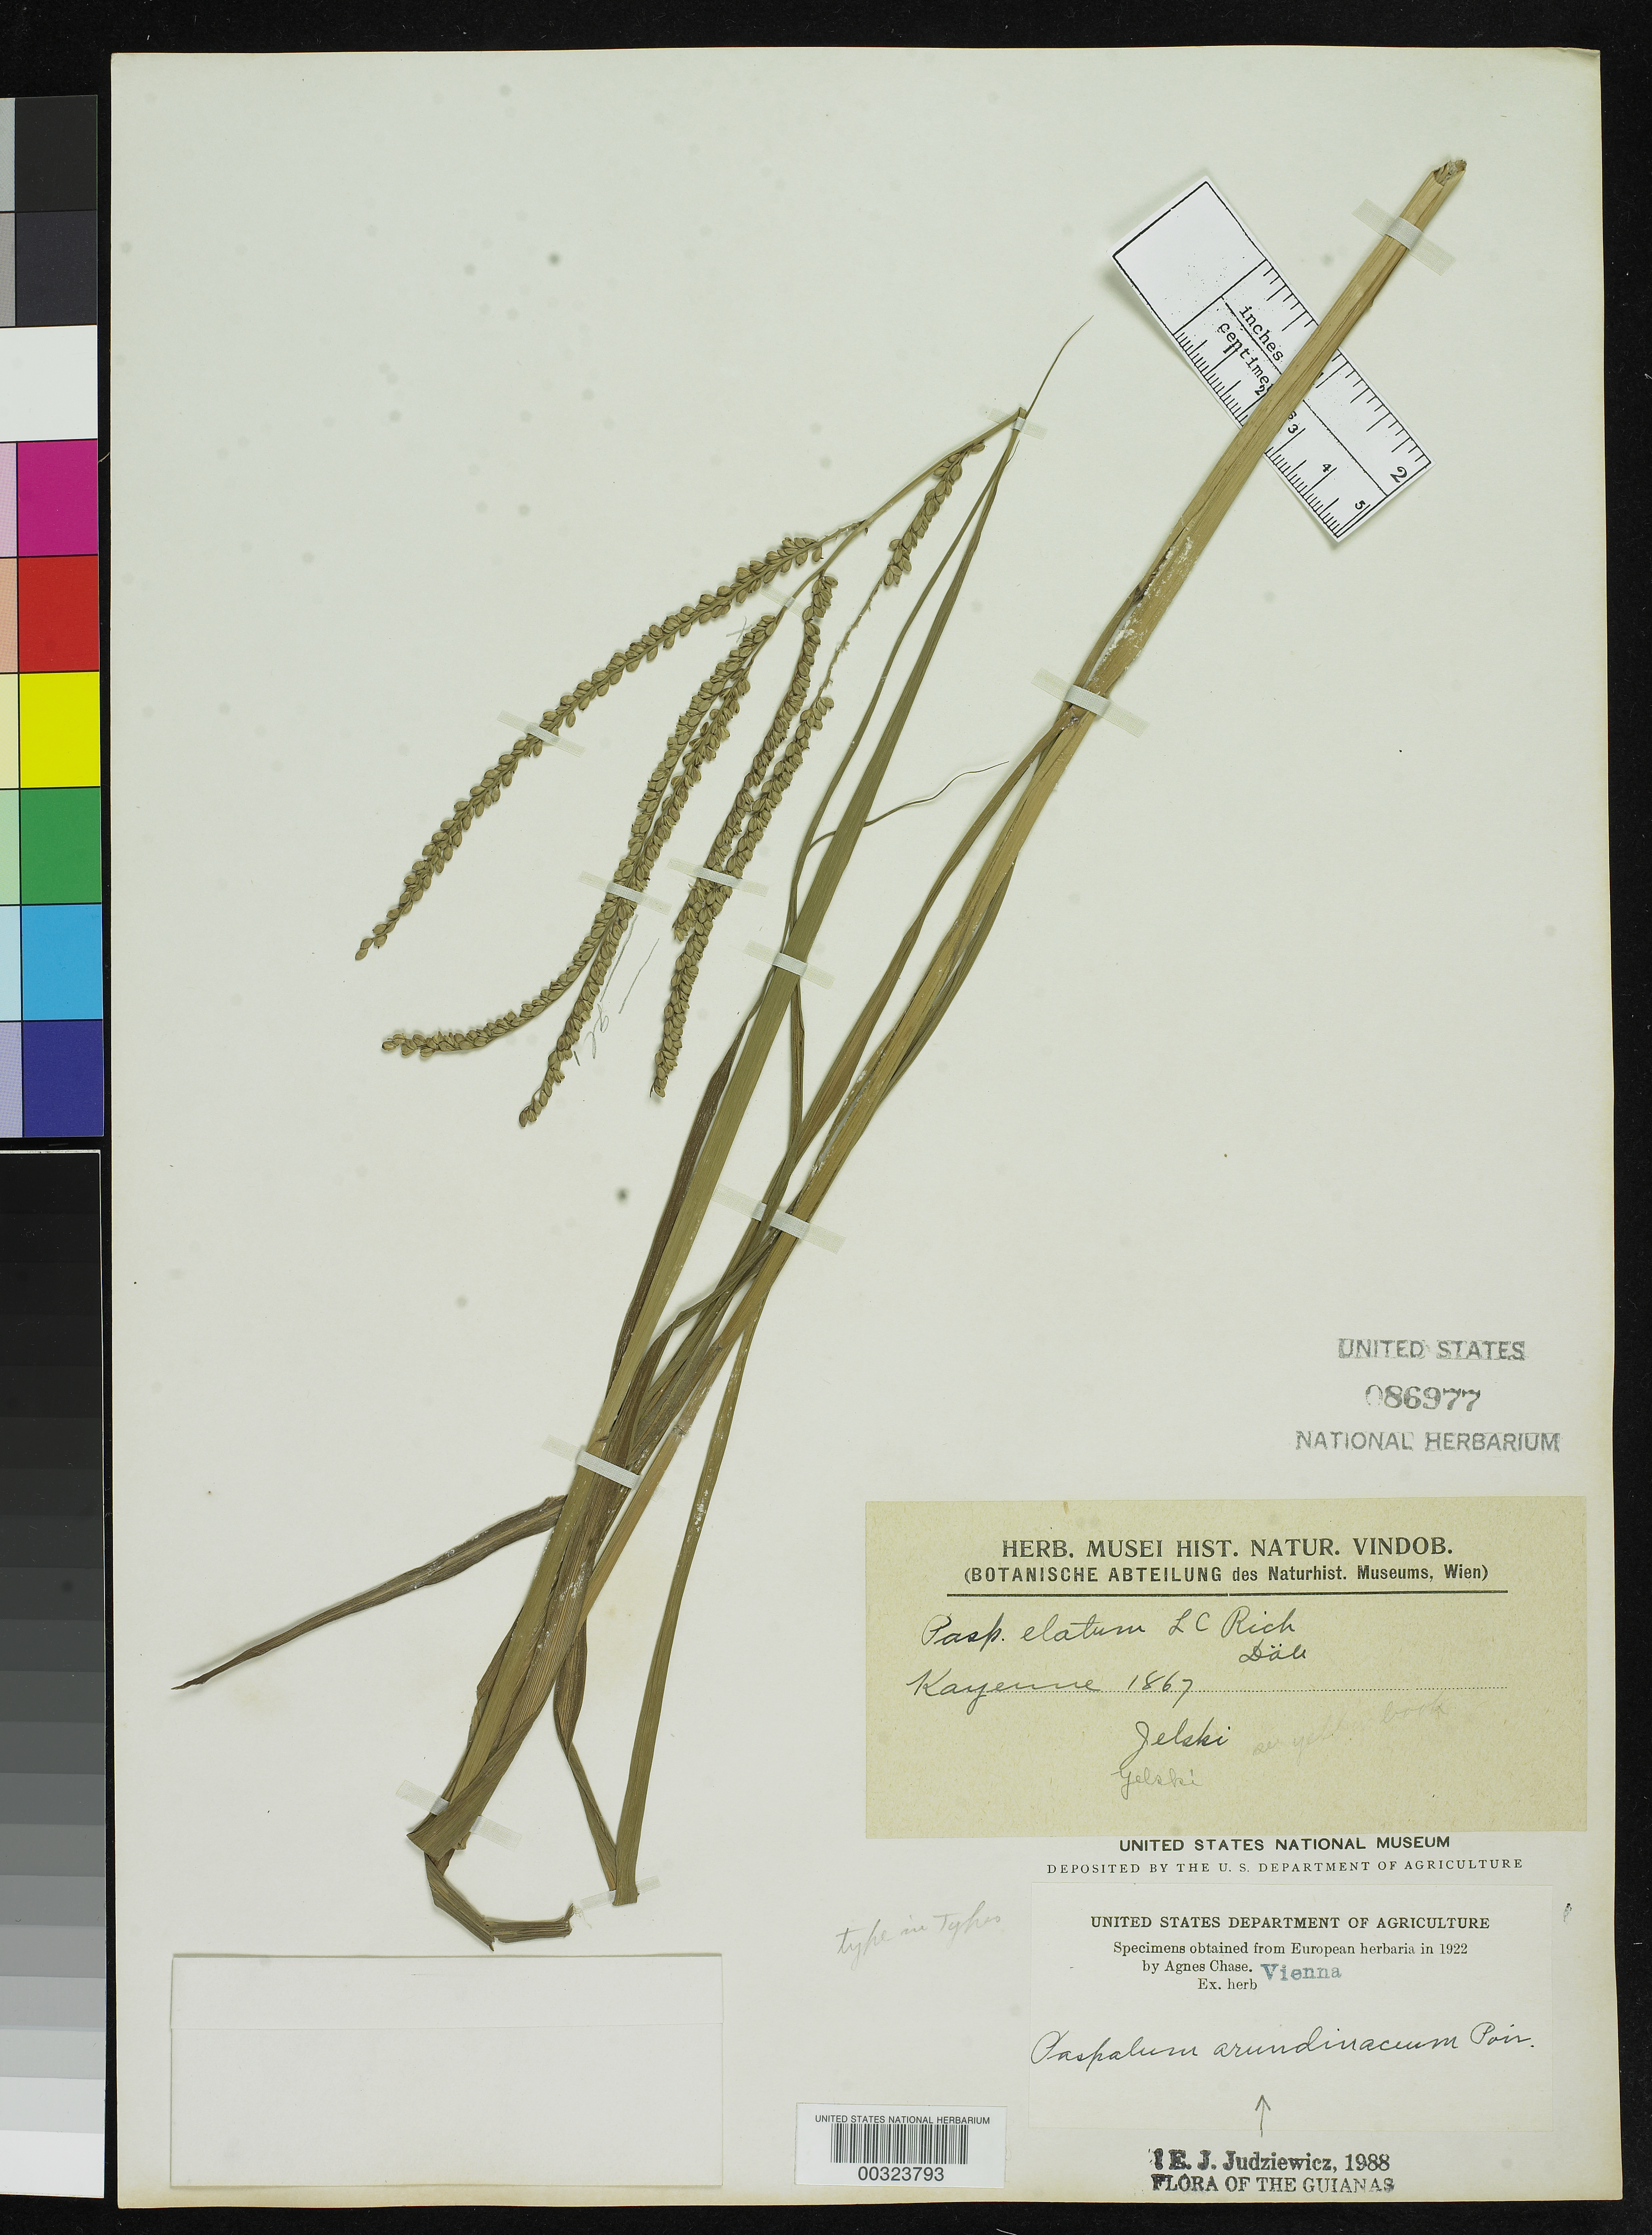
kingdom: Plantae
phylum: Tracheophyta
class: Liliopsida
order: Poales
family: Poaceae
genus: Paspalum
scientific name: Paspalum elatum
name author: Rich. ex Döll in Mart.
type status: Type Fragment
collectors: C. von Jelski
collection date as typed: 1867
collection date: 1867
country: French Guiana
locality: Cayenne.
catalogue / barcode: US 86977